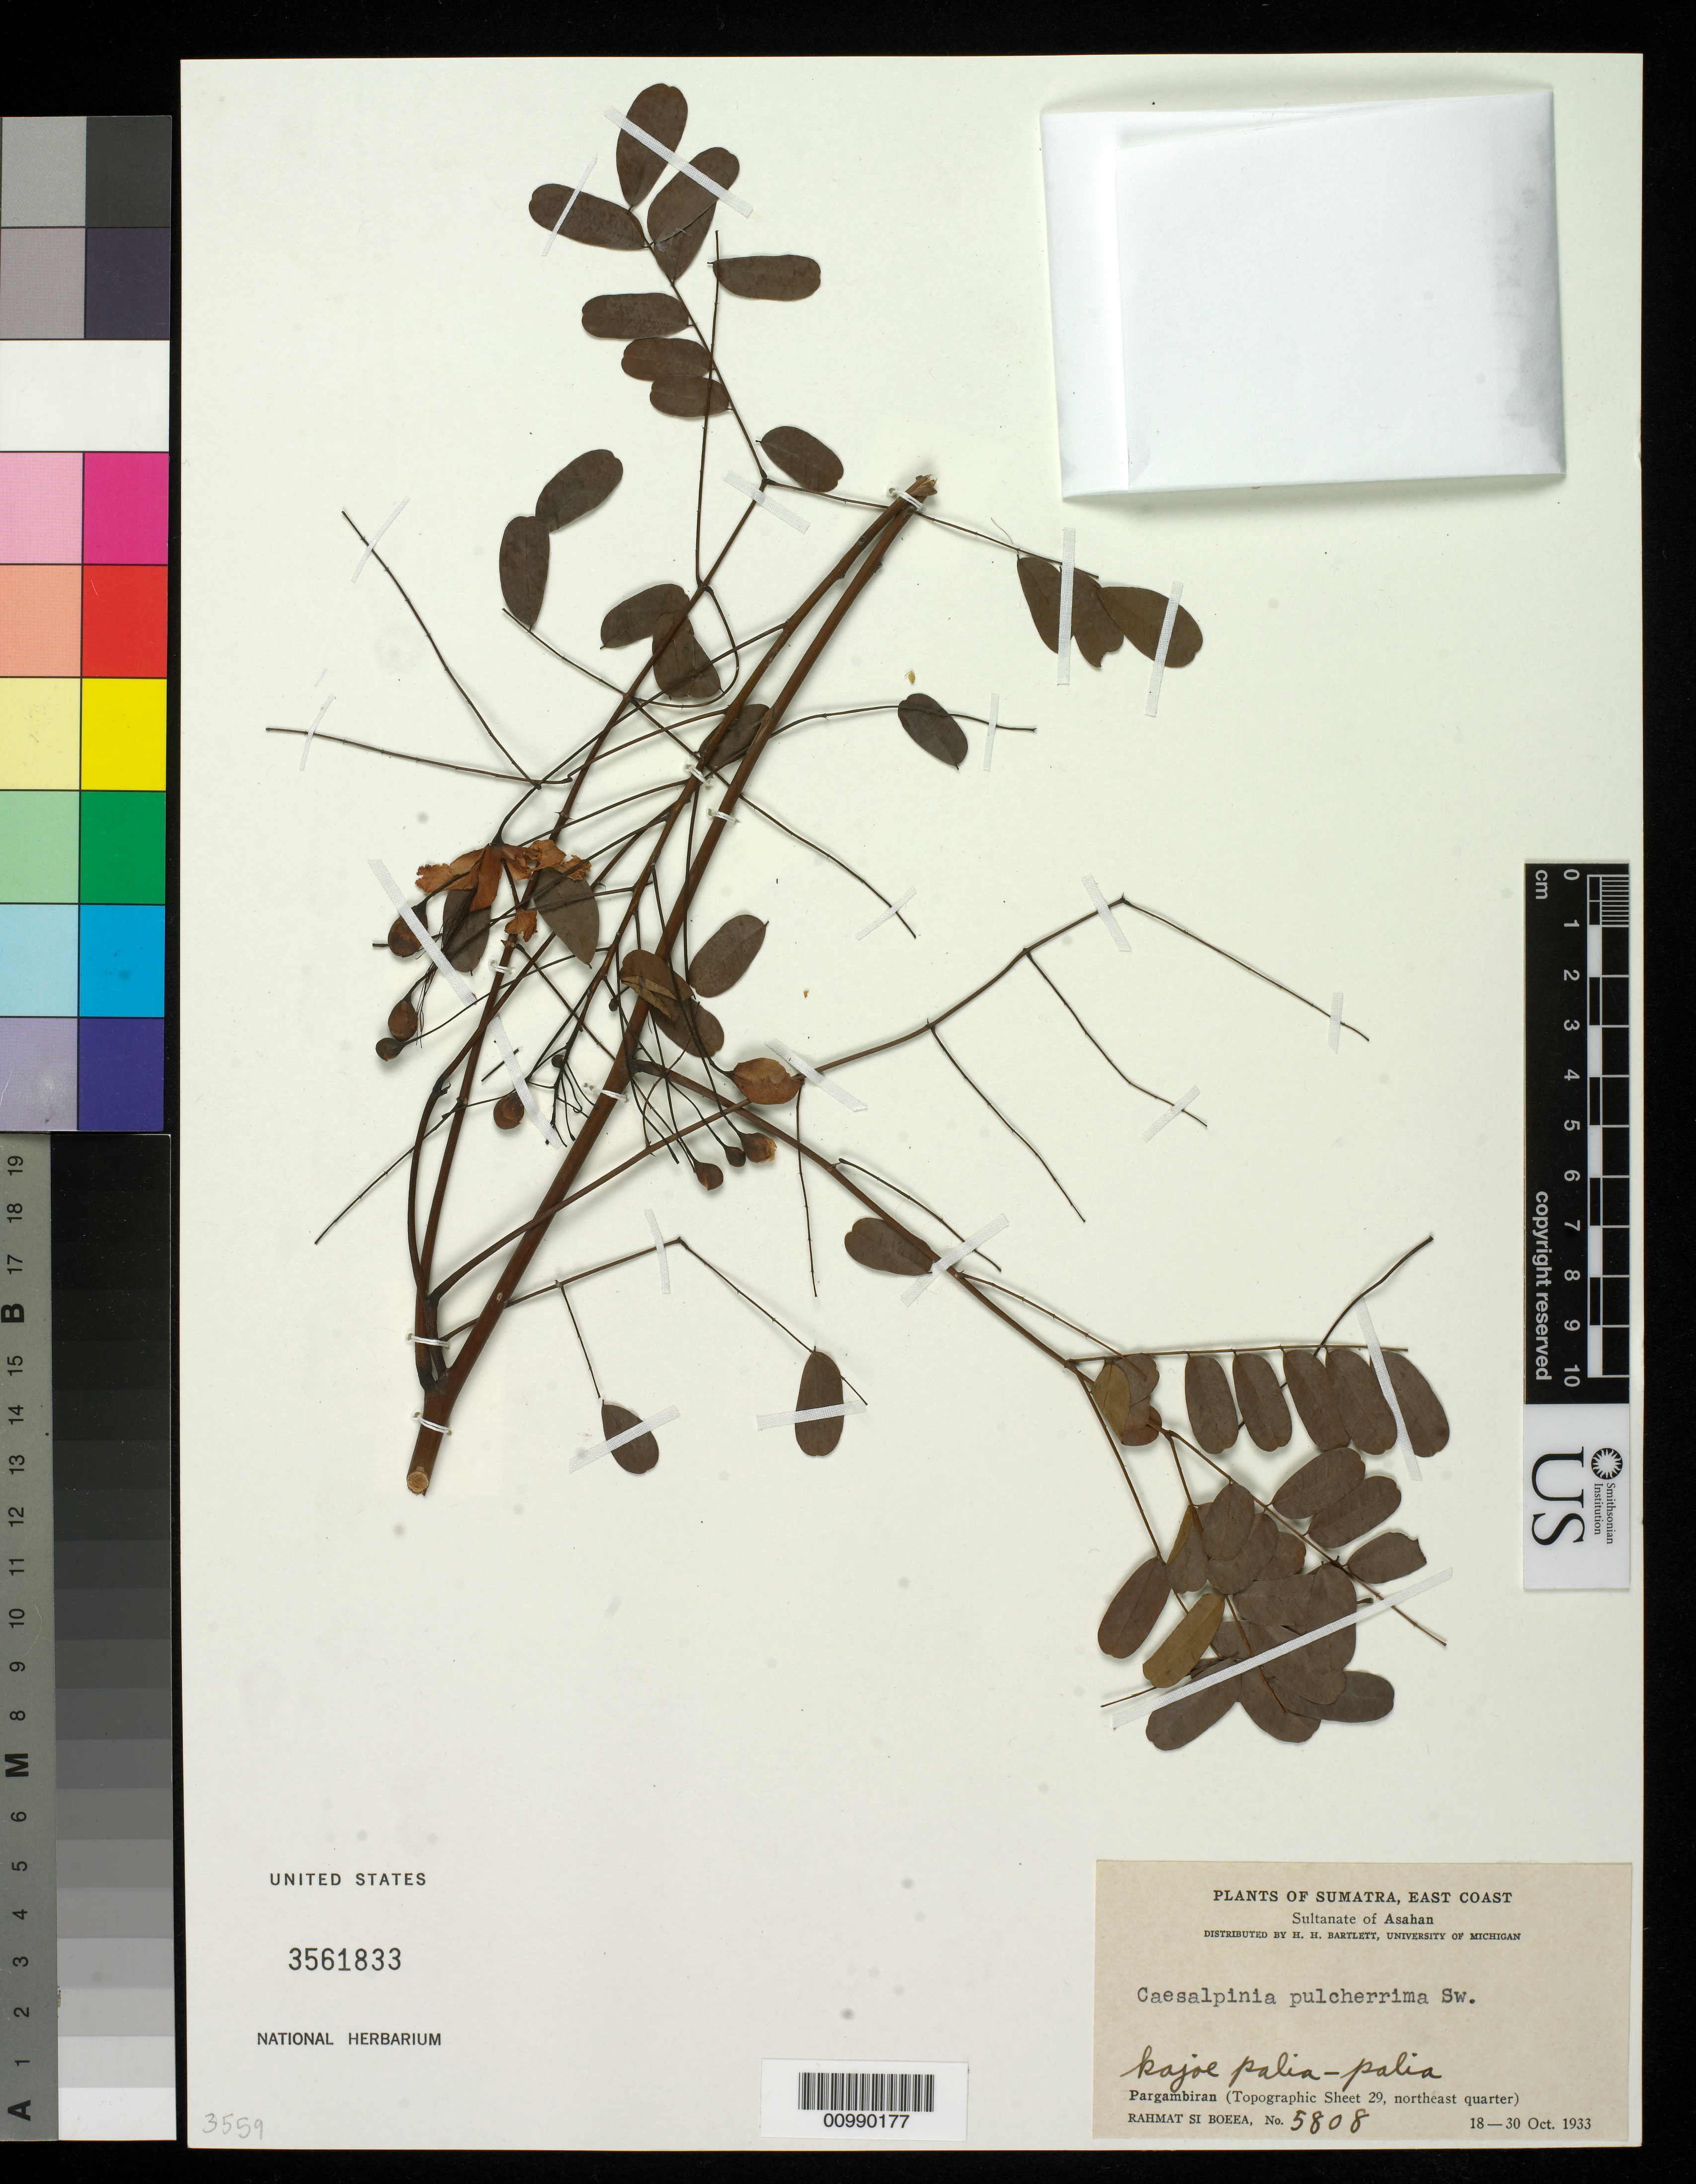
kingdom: Plantae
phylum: Tracheophyta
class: Magnoliopsida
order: Fabales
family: Fabaceae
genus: Caesalpinia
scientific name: Caesalpinia pulcherrima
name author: (L.) Sw.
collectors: Rahmat Si Boeea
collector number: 5808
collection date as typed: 18 Oct 1933 to 30 Oct 1933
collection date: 1933-10-18/1933-10-30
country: Indonesia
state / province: Sumatra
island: Sumatra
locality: Pargambiran, Asahan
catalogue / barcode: US 3561833